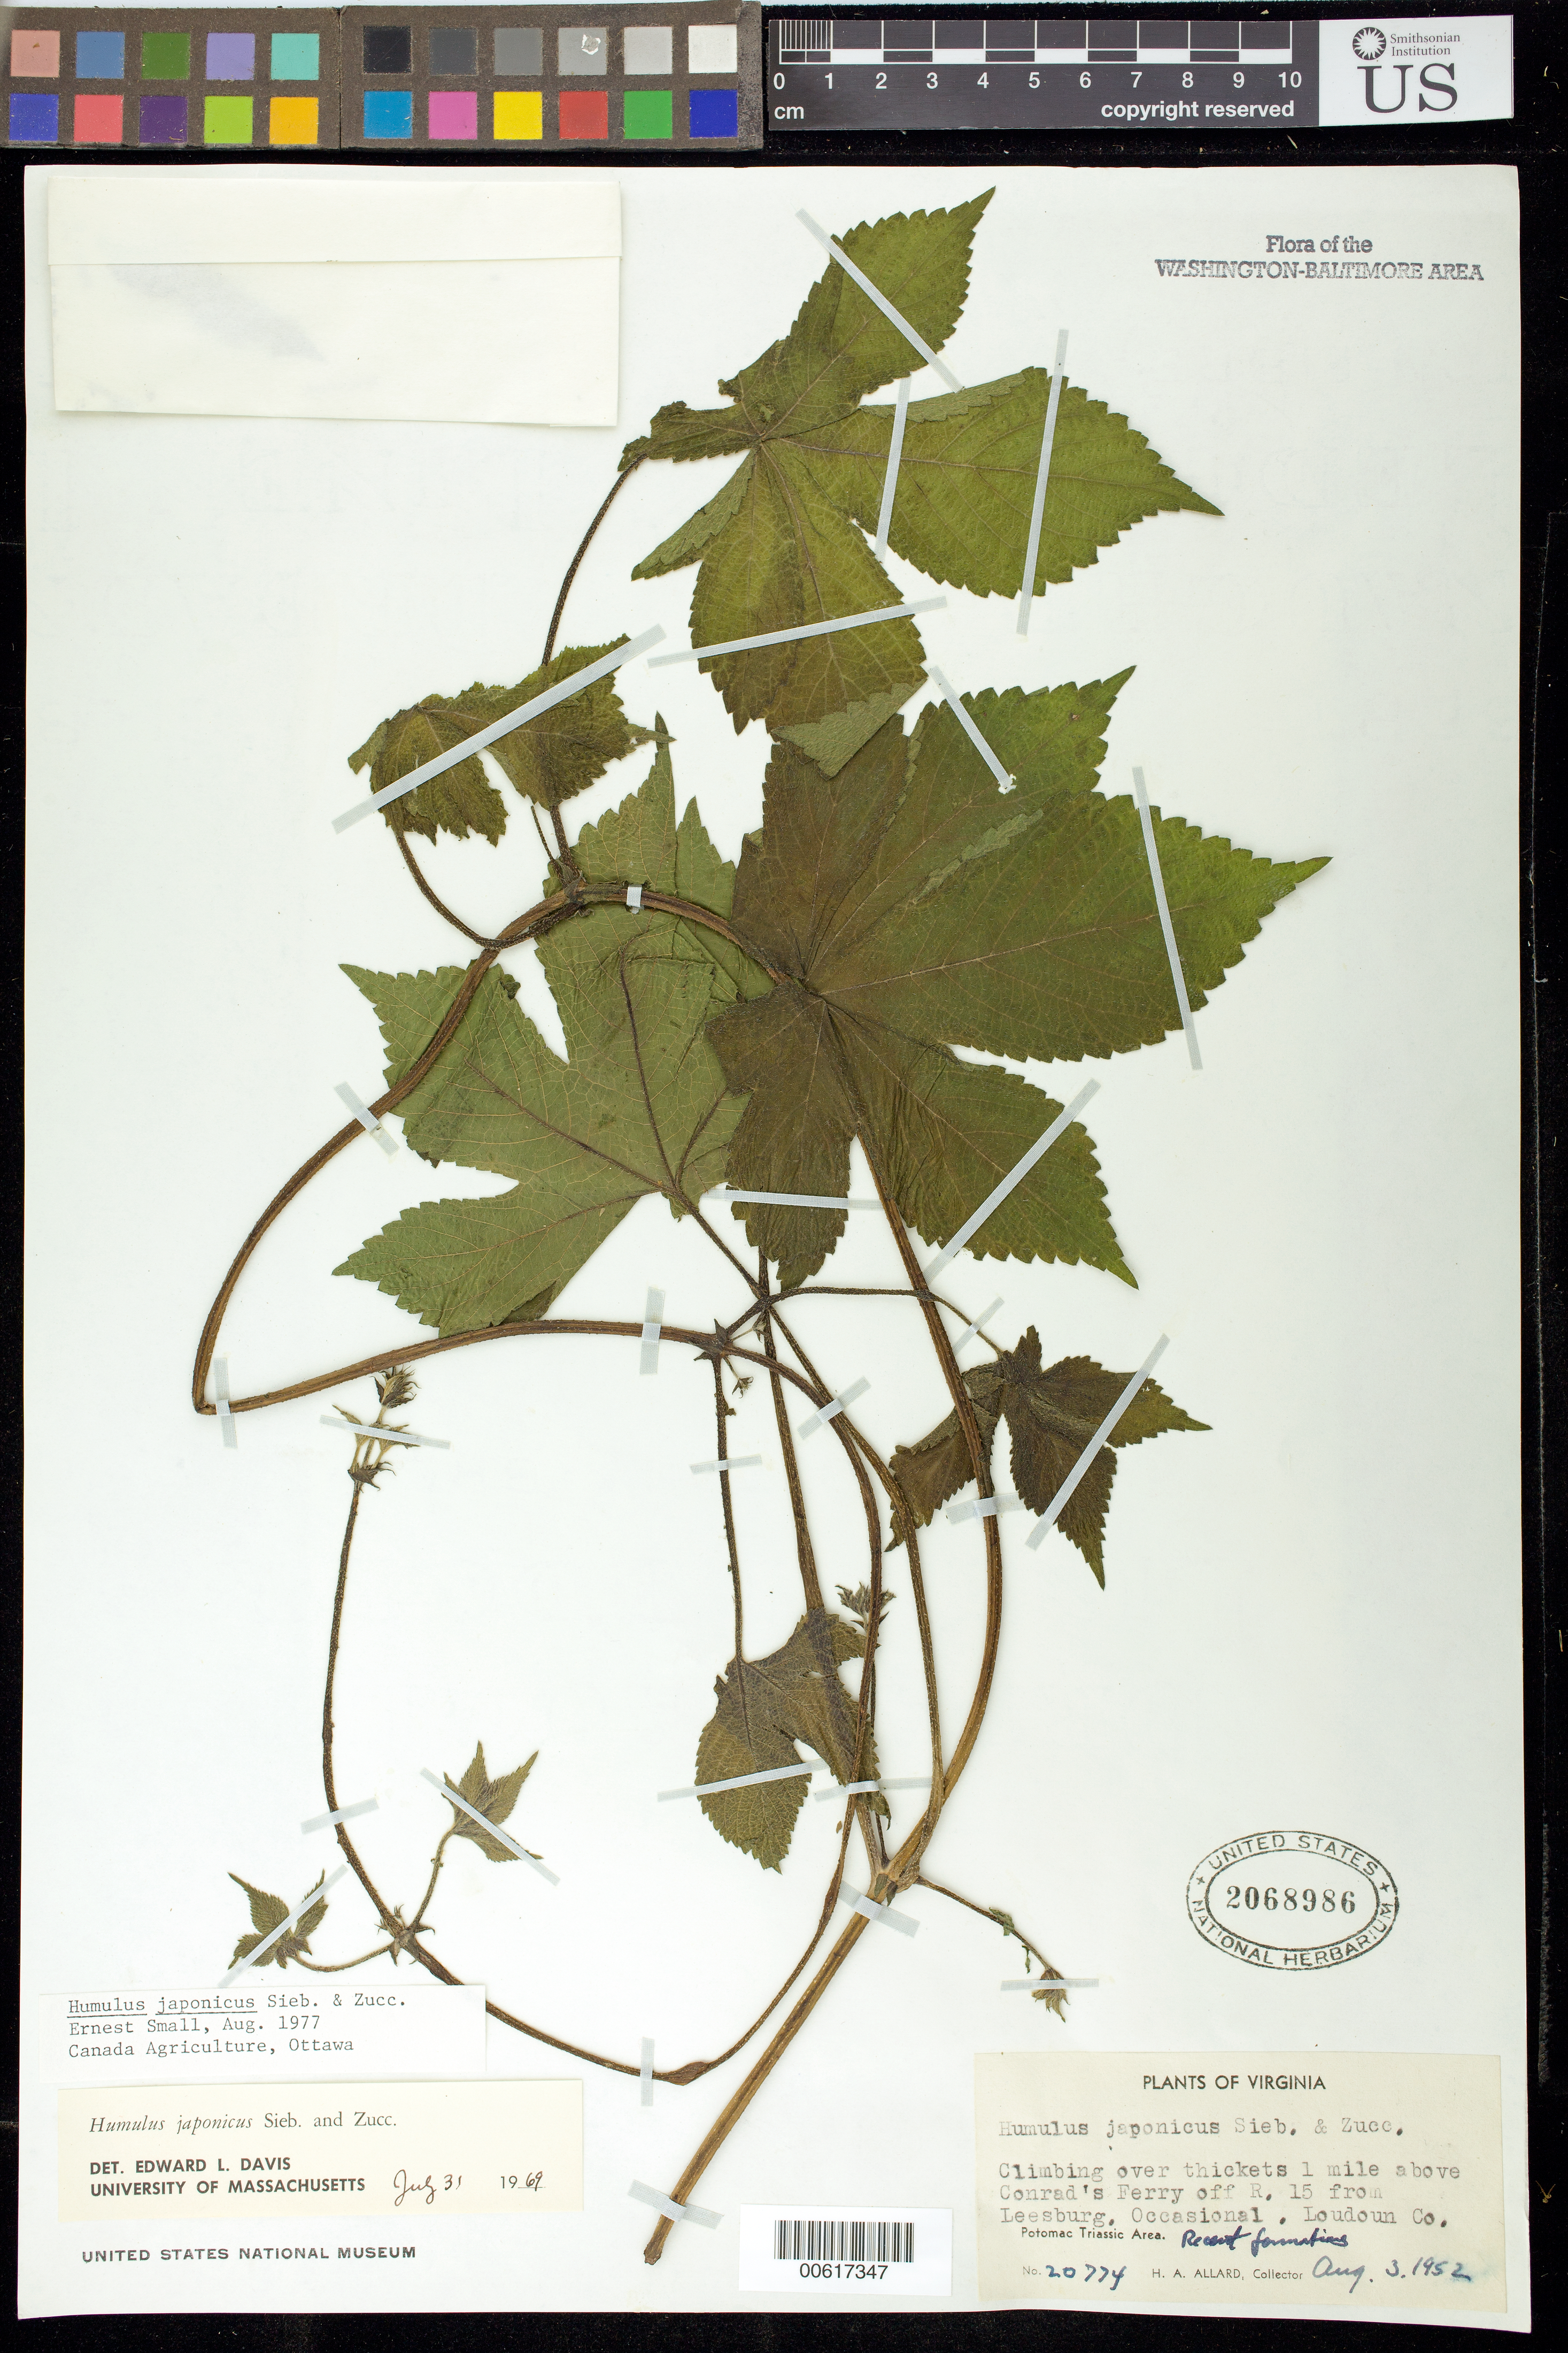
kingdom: Plantae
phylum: Tracheophyta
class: Magnoliopsida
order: Rosales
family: Cannabaceae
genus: Humulus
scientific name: Humulus japonicus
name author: Siebold & Zucc.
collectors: H. A. Allard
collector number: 20774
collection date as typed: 03 Aug 1952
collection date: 1952-08-03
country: United States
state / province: Virginia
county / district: Loudoun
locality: Above Conrad's Ferry off of Rt. 15 from Leesburg.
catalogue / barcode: US 2068986